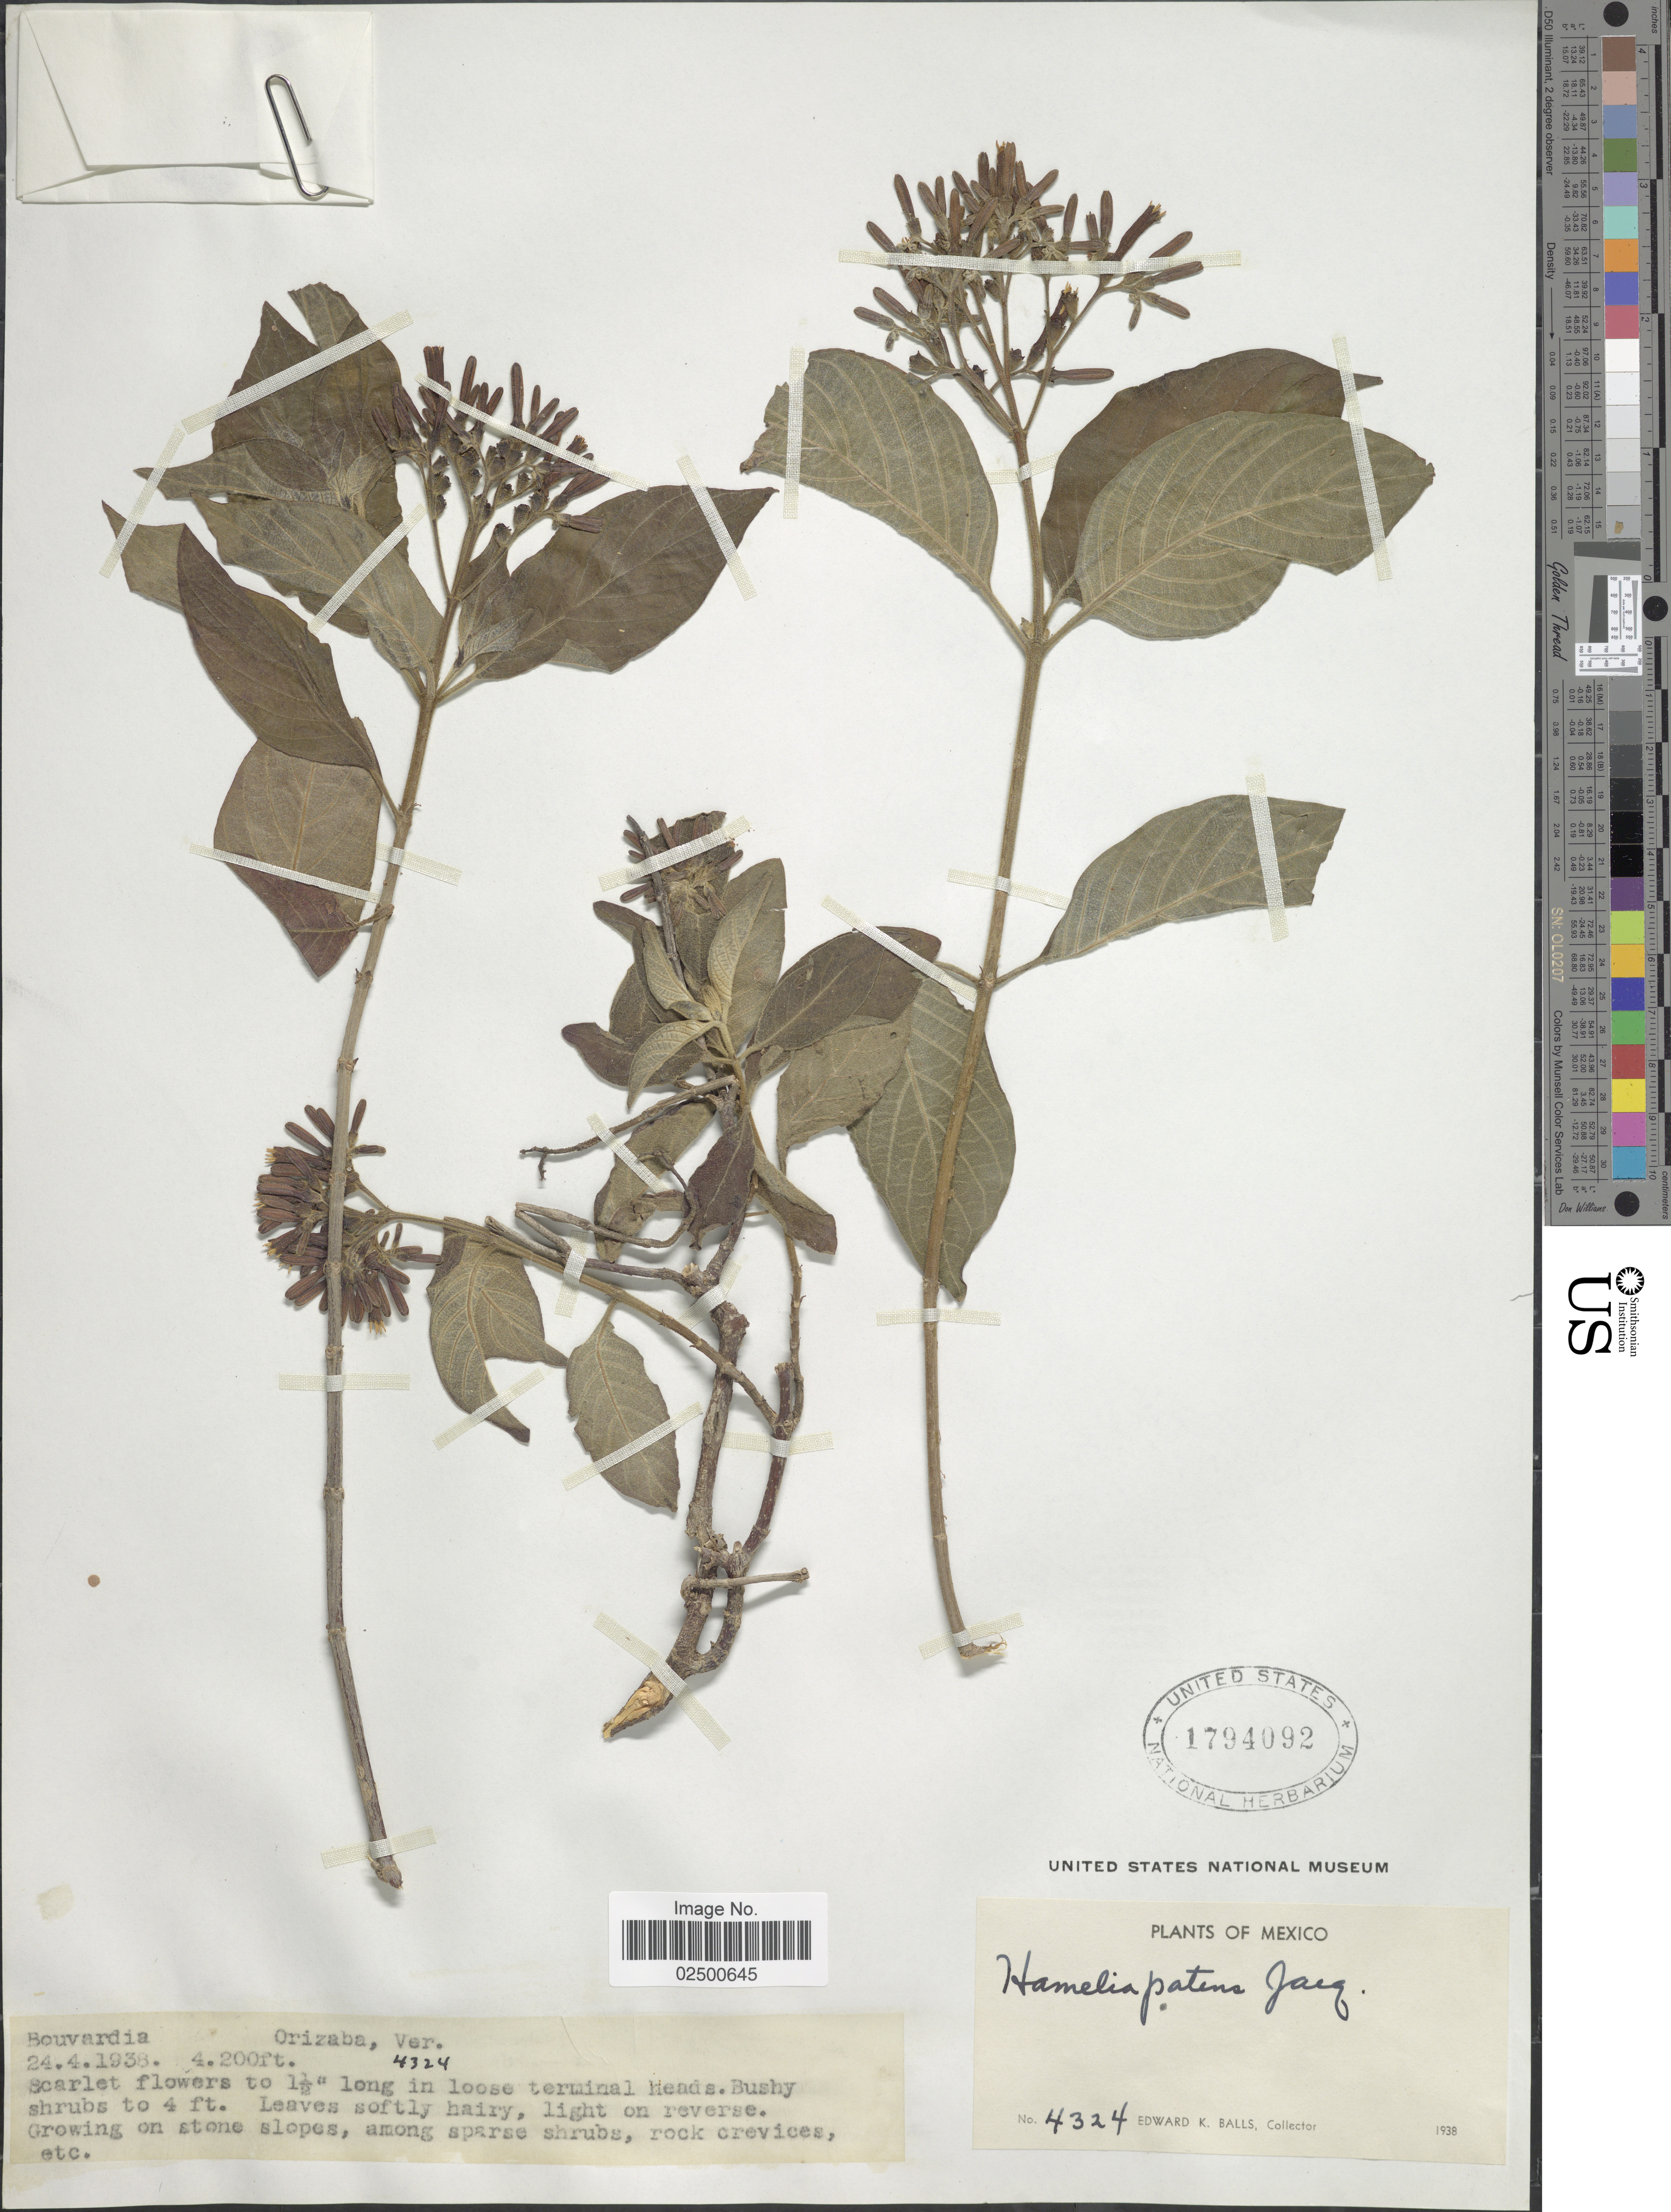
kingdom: Plantae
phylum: Tracheophyta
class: Magnoliopsida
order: Gentianales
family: Rubiaceae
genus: Hamelia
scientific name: Hamelia patens var. patens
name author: Jacq.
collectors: E. K. Balls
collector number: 4324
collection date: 1938-04-24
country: Mexico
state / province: Veracruz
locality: Bouvardia. Orizaba, Ver.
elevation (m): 1280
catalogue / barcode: US 1794092